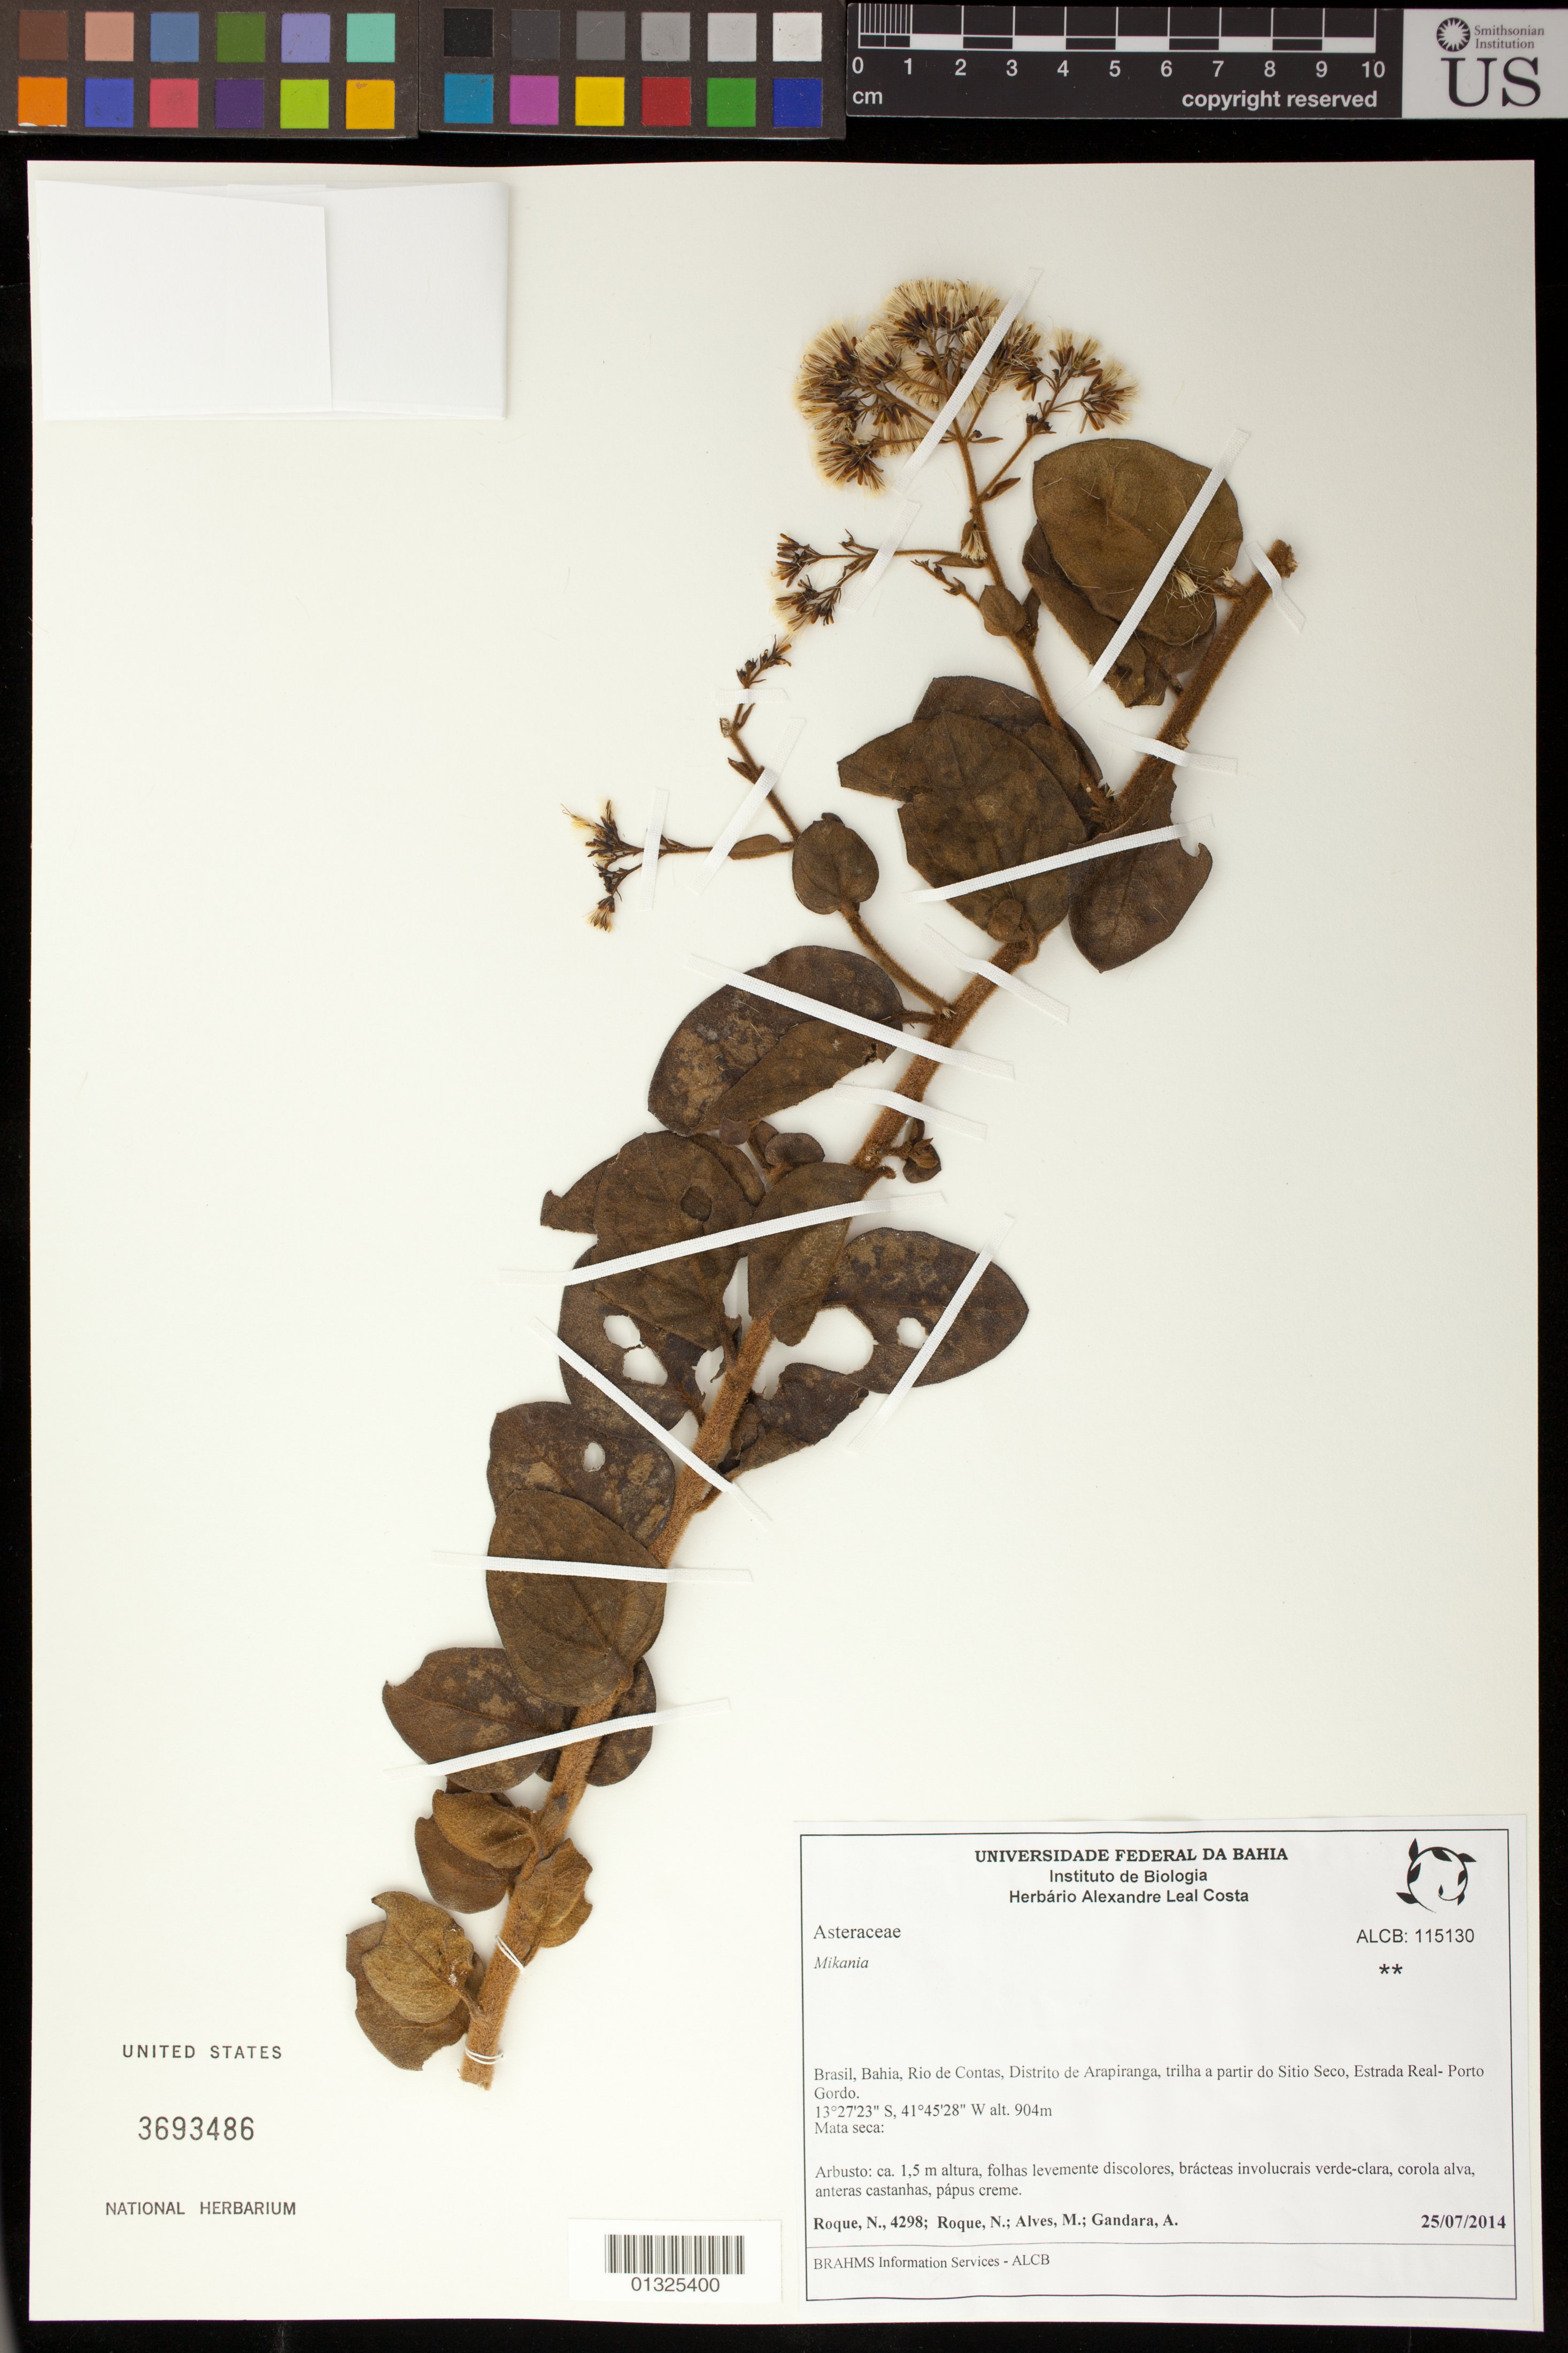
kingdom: Plantae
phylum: Tracheophyta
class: Magnoliopsida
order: Asterales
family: Asteraceae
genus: Mikania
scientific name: Mikania sp.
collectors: N. Roque, M. Alves & A. Gándara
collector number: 4298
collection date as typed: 25 July 2014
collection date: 2014-07-25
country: Brazil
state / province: Bahia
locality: Rio de Contas, Distrito de Arapiranga, trilha a partir do Sitio Seco, Estrada Real - Porto Gordo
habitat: Mata seca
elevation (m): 904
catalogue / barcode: US 3693486